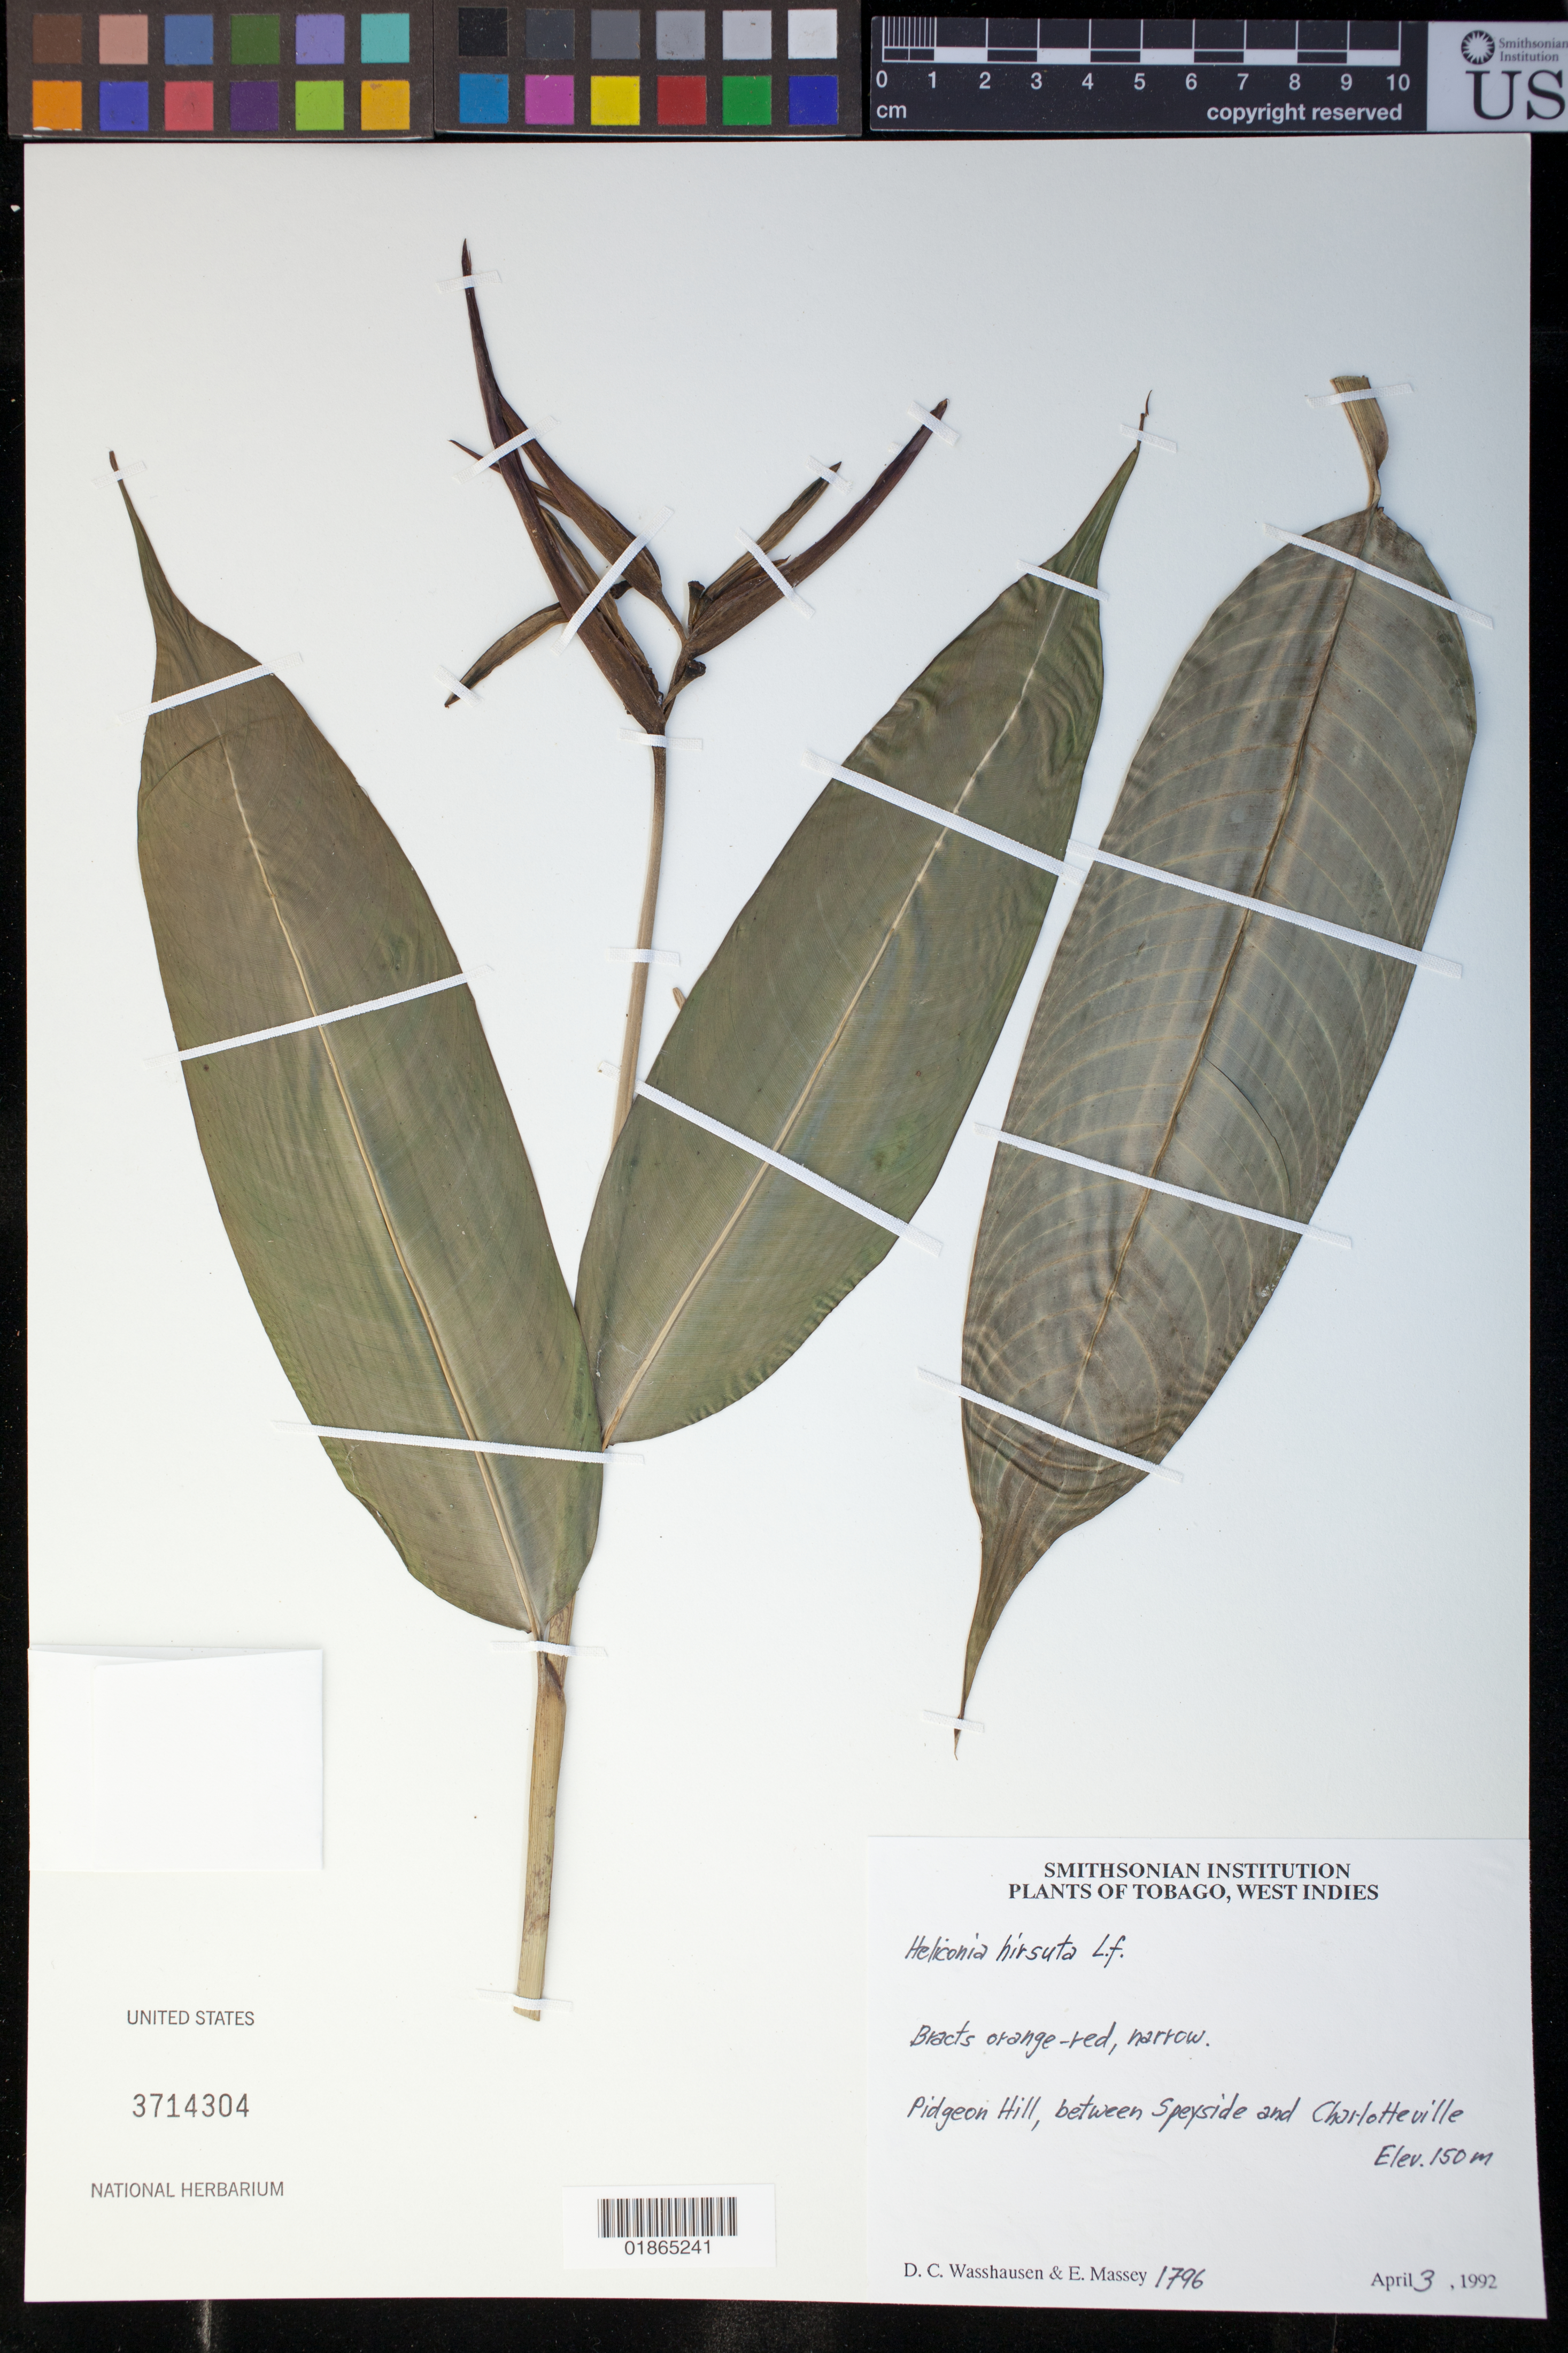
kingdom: Plantae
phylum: Tracheophyta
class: Liliopsida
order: Zingiberales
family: Heliconiaceae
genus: Heliconia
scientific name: Heliconia hirsuta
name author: L. f.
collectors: D. C. Wasshausen & E. Massey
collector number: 1796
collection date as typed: April 3, 1992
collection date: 1992-04-03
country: Trinidad and Tobago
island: Tobago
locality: Pidgeon Hill, between Speyside and Charlotteville.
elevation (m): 150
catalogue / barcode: US 3714304